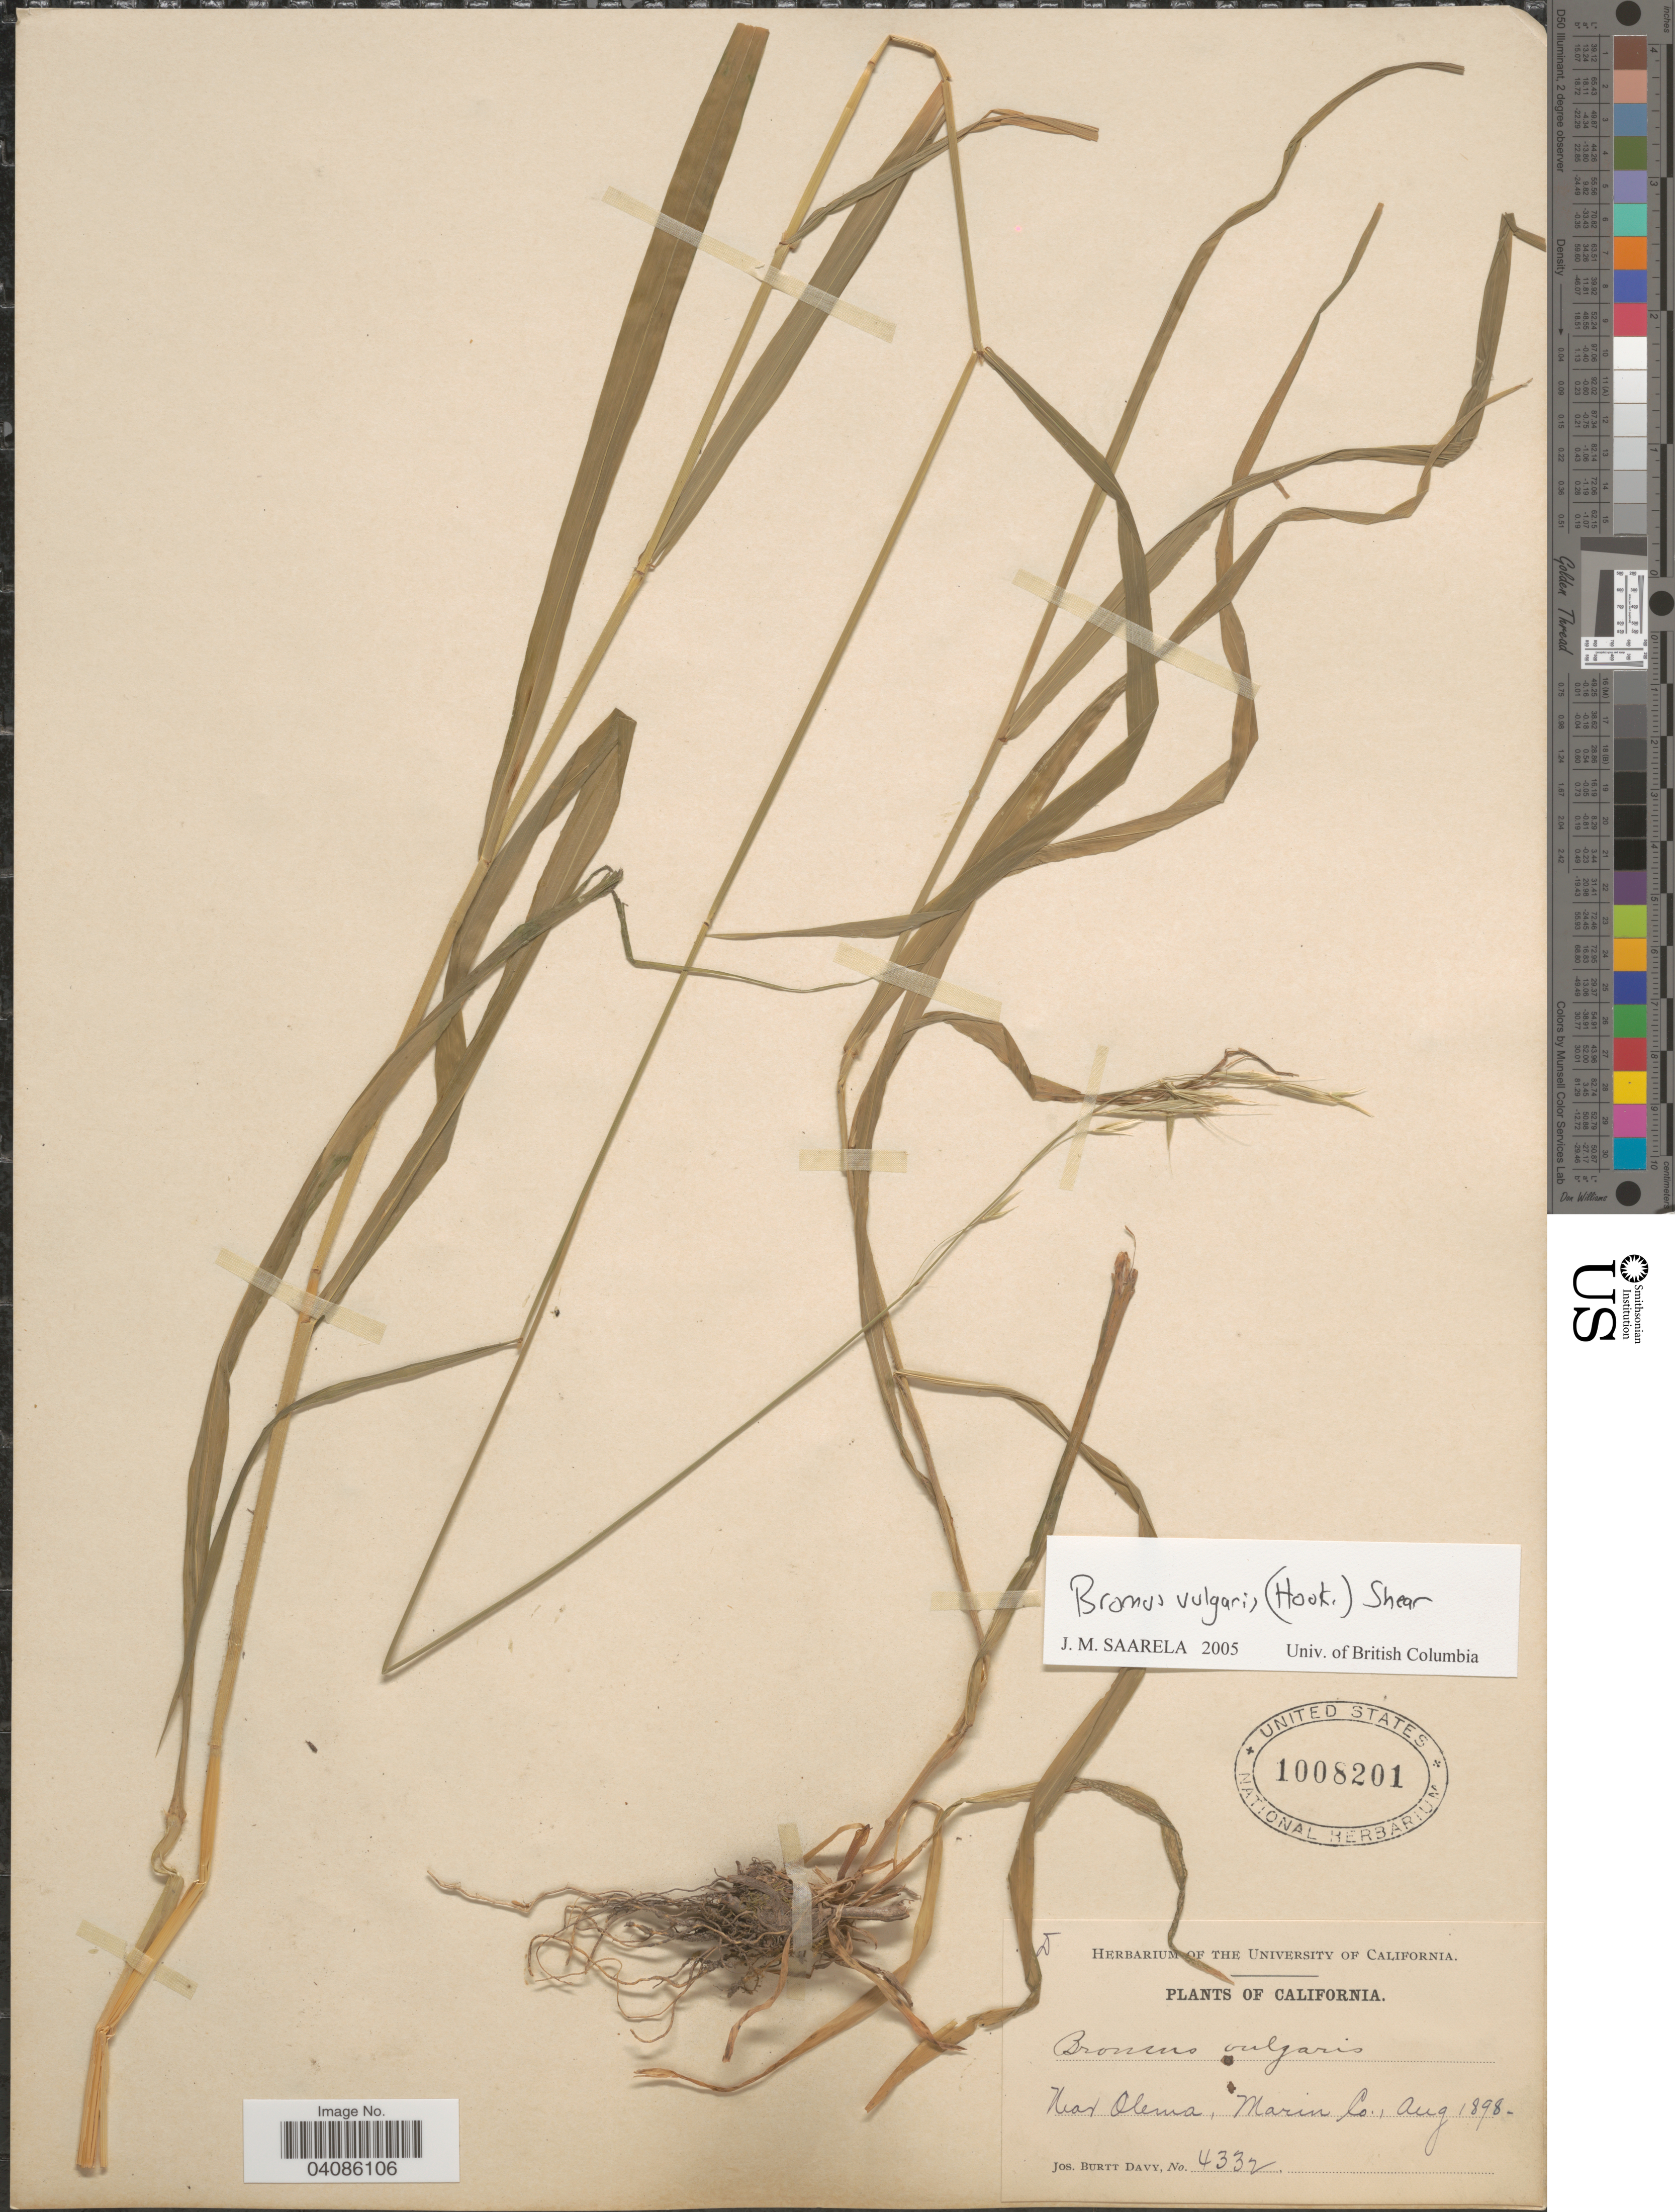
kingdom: Plantae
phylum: Tracheophyta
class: Liliopsida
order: Poales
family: Poaceae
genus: Bromus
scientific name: Bromus vulgaris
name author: (Hook.) Shear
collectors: J. Burtt Davy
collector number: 4332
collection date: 1898-08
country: United States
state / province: California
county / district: Marin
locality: Near Olema, Marin Co.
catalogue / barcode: US 1008201